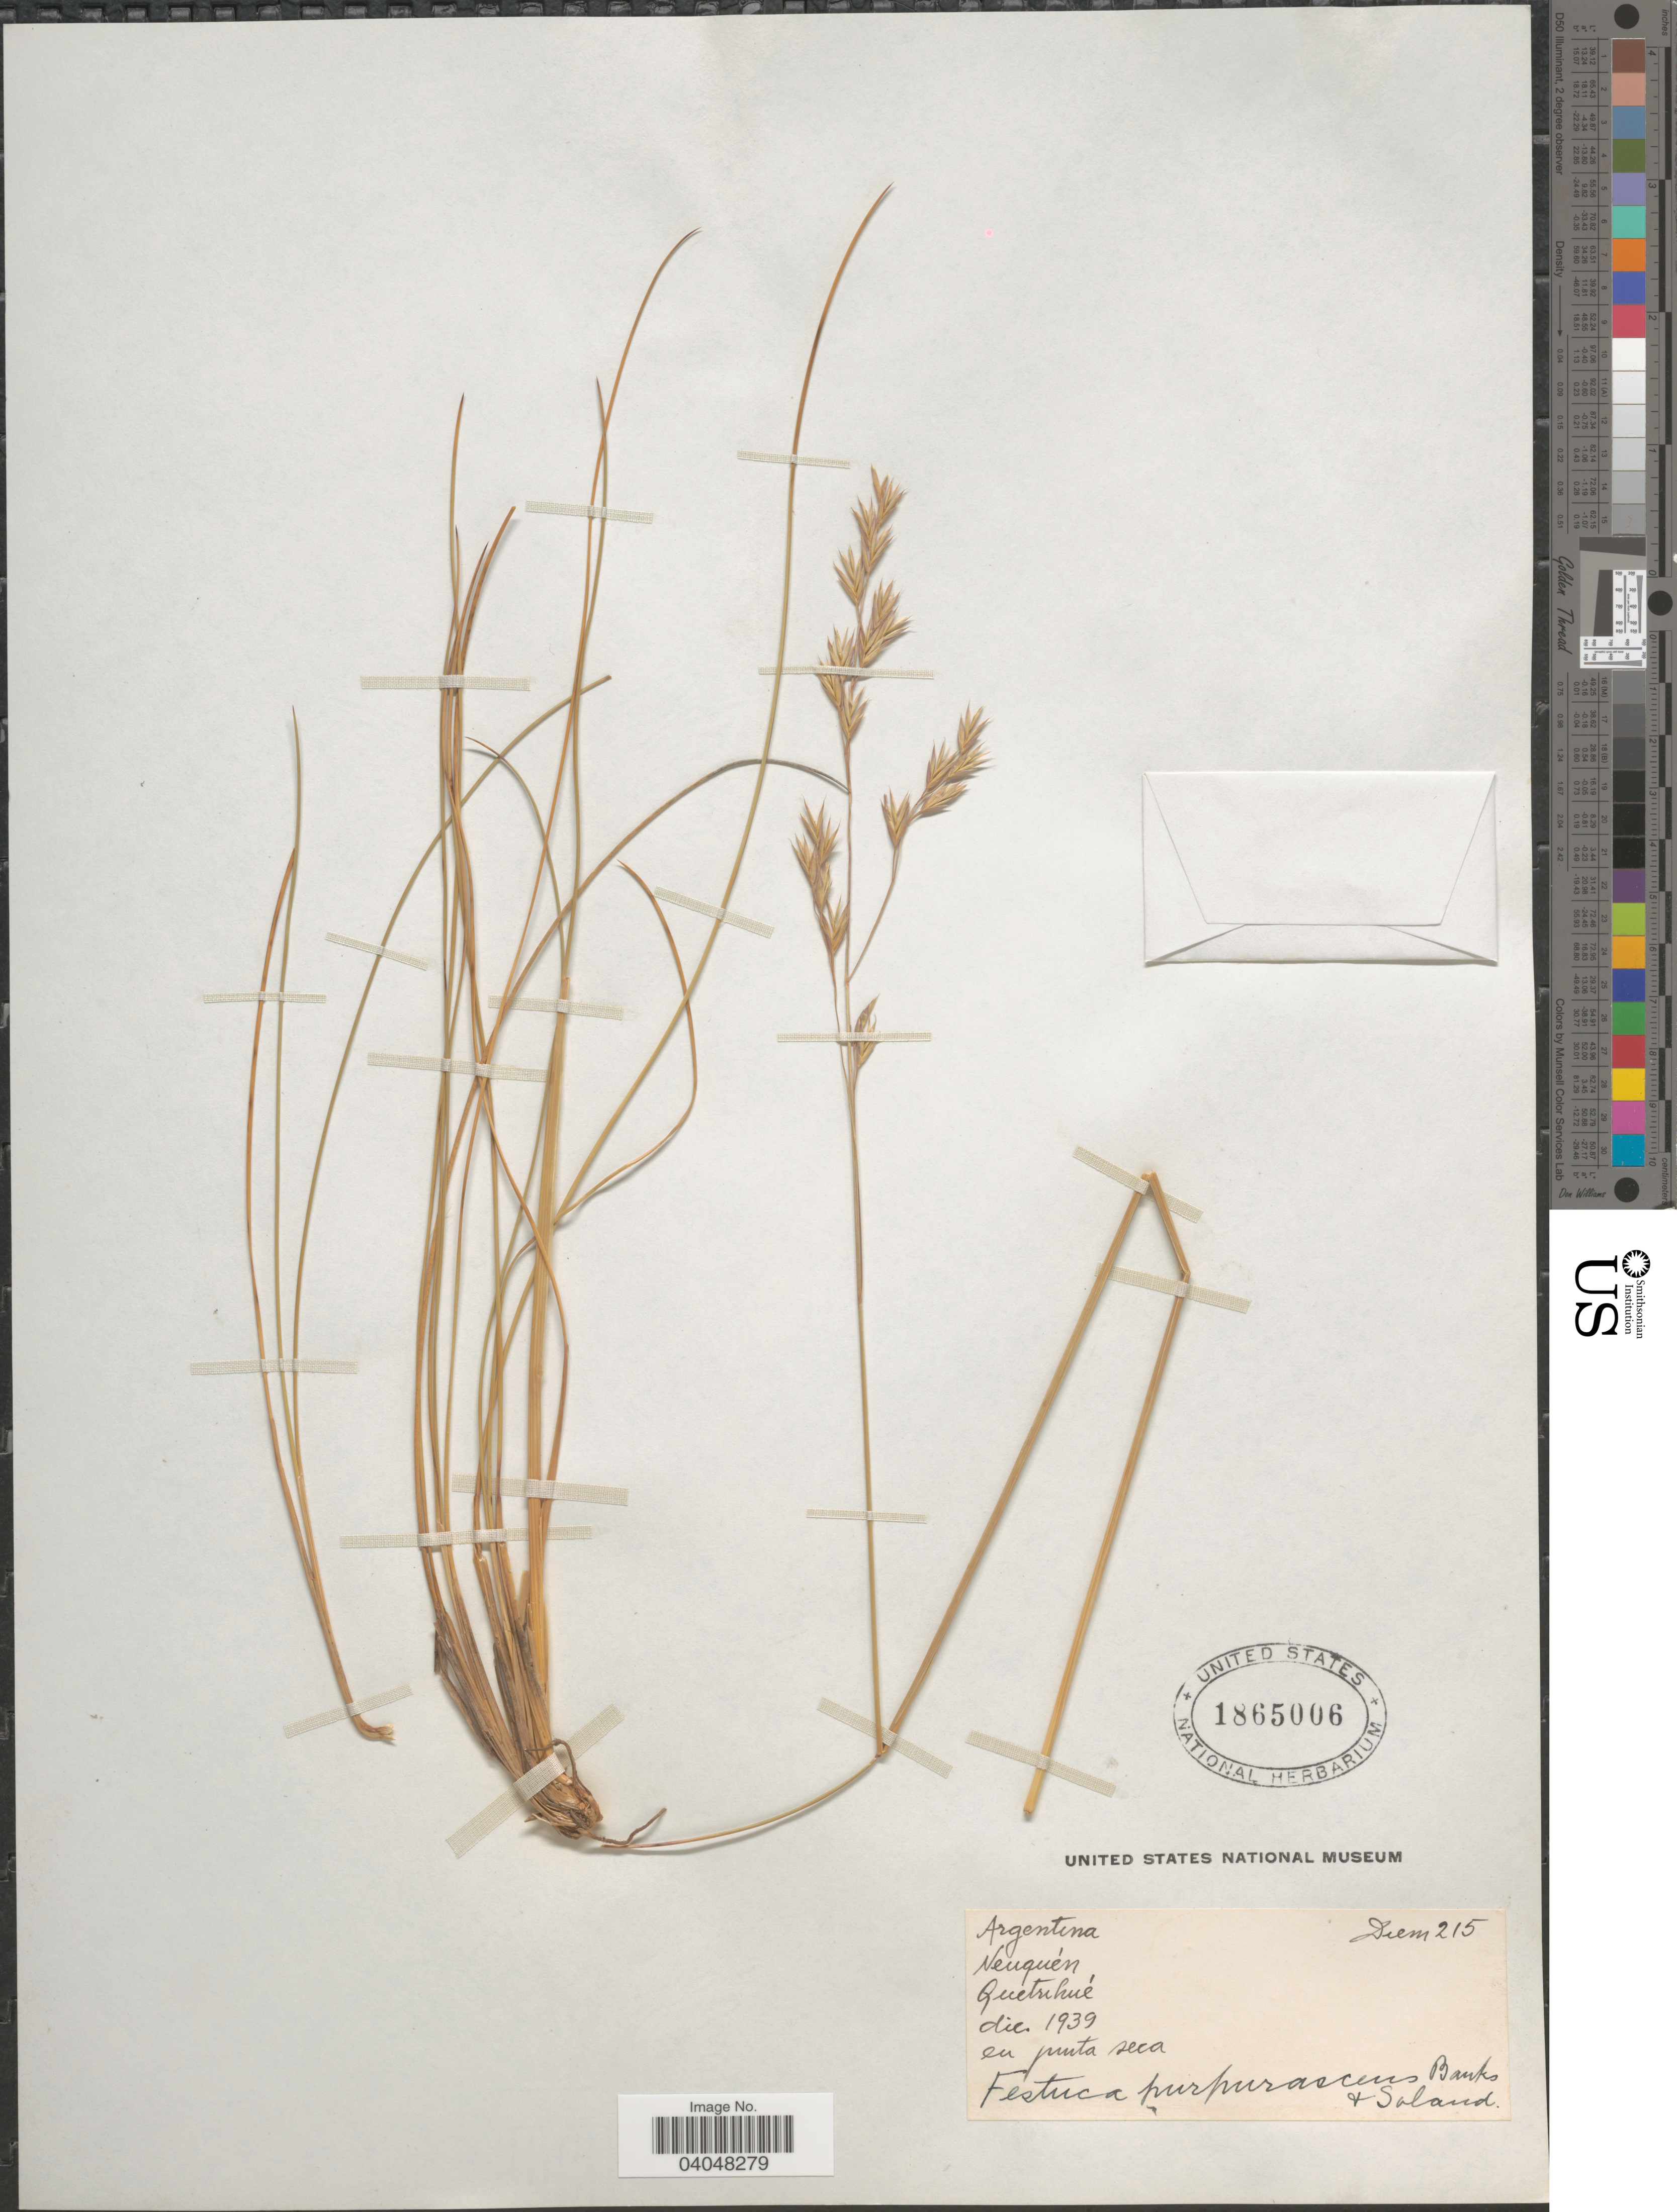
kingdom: Plantae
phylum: Tracheophyta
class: Liliopsida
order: Poales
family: Poaceae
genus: Festuca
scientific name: Festuca purpurascens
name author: Banks & Sol. ex Hook. f.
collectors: Diem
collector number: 215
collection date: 1939-12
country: Argentina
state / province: Neuquen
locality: Quetrihué.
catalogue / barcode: US 1865006